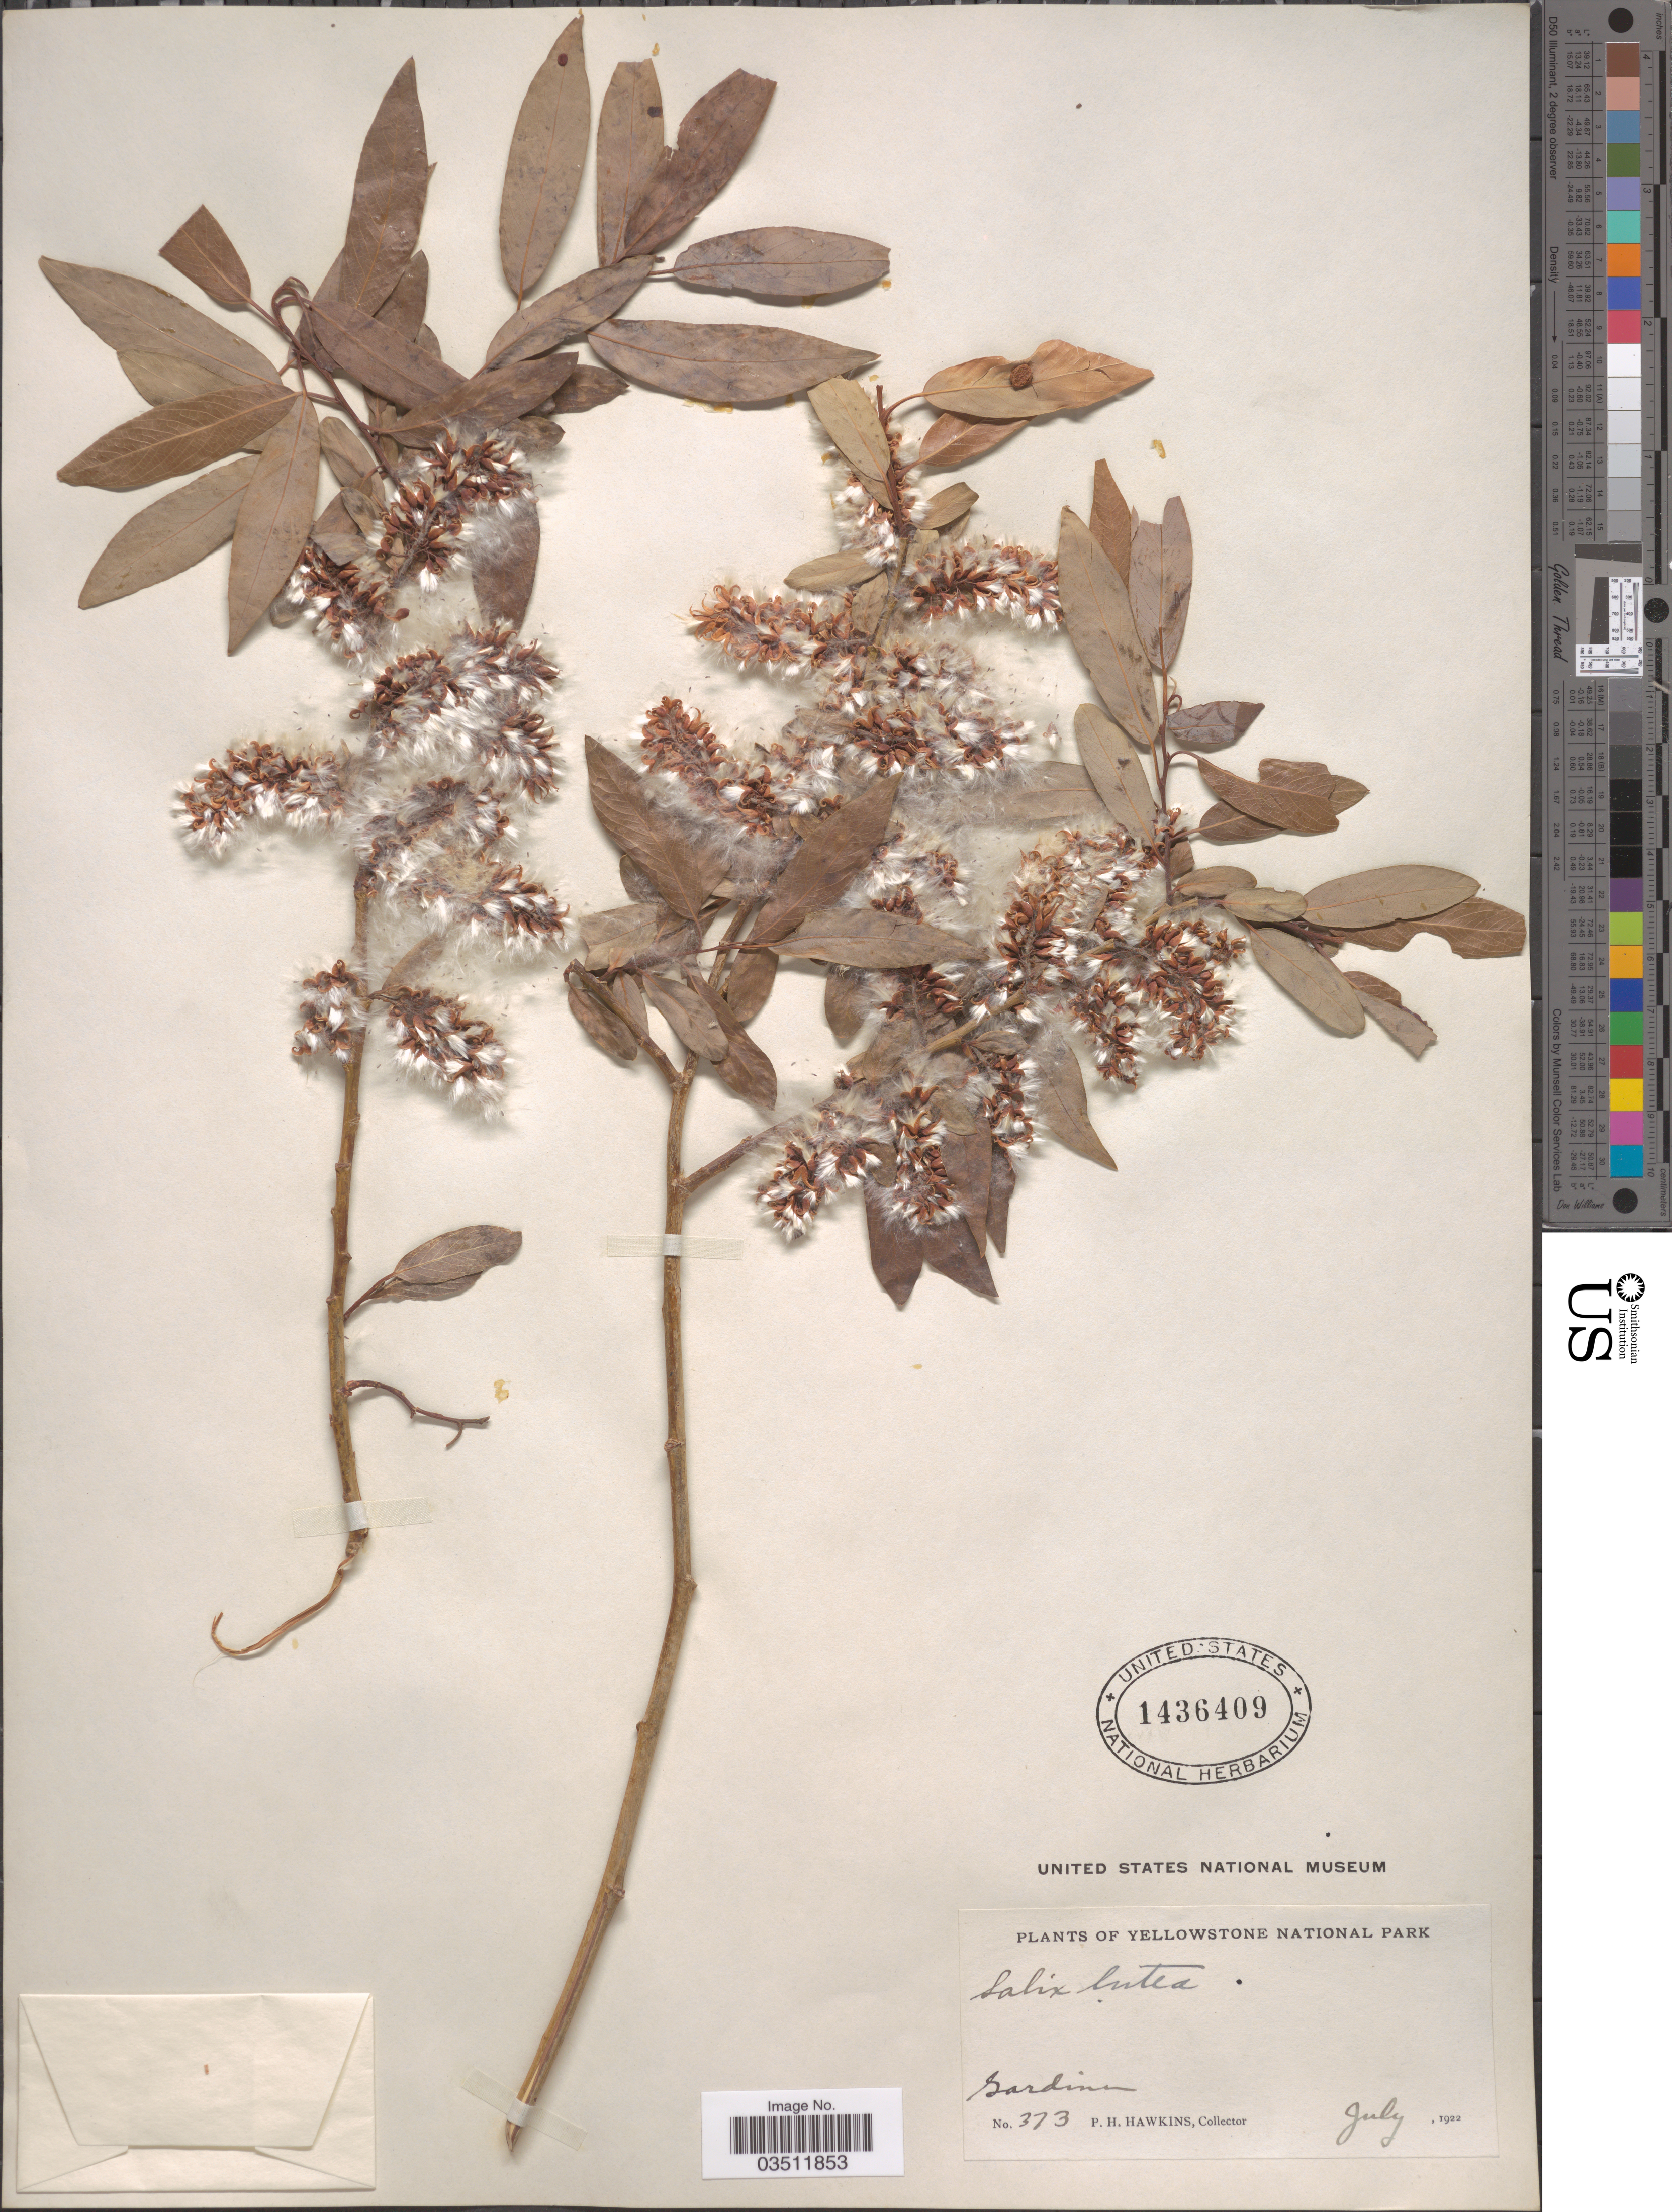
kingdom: Plantae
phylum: Tracheophyta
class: Magnoliopsida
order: Malpighiales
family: Salicaceae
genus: Salix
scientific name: Salix lutea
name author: Nutt.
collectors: P. Hawkins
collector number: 373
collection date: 1922-07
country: United States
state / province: Montana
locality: The Yellowstone National Park. Gardiner.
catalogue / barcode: US 1436409